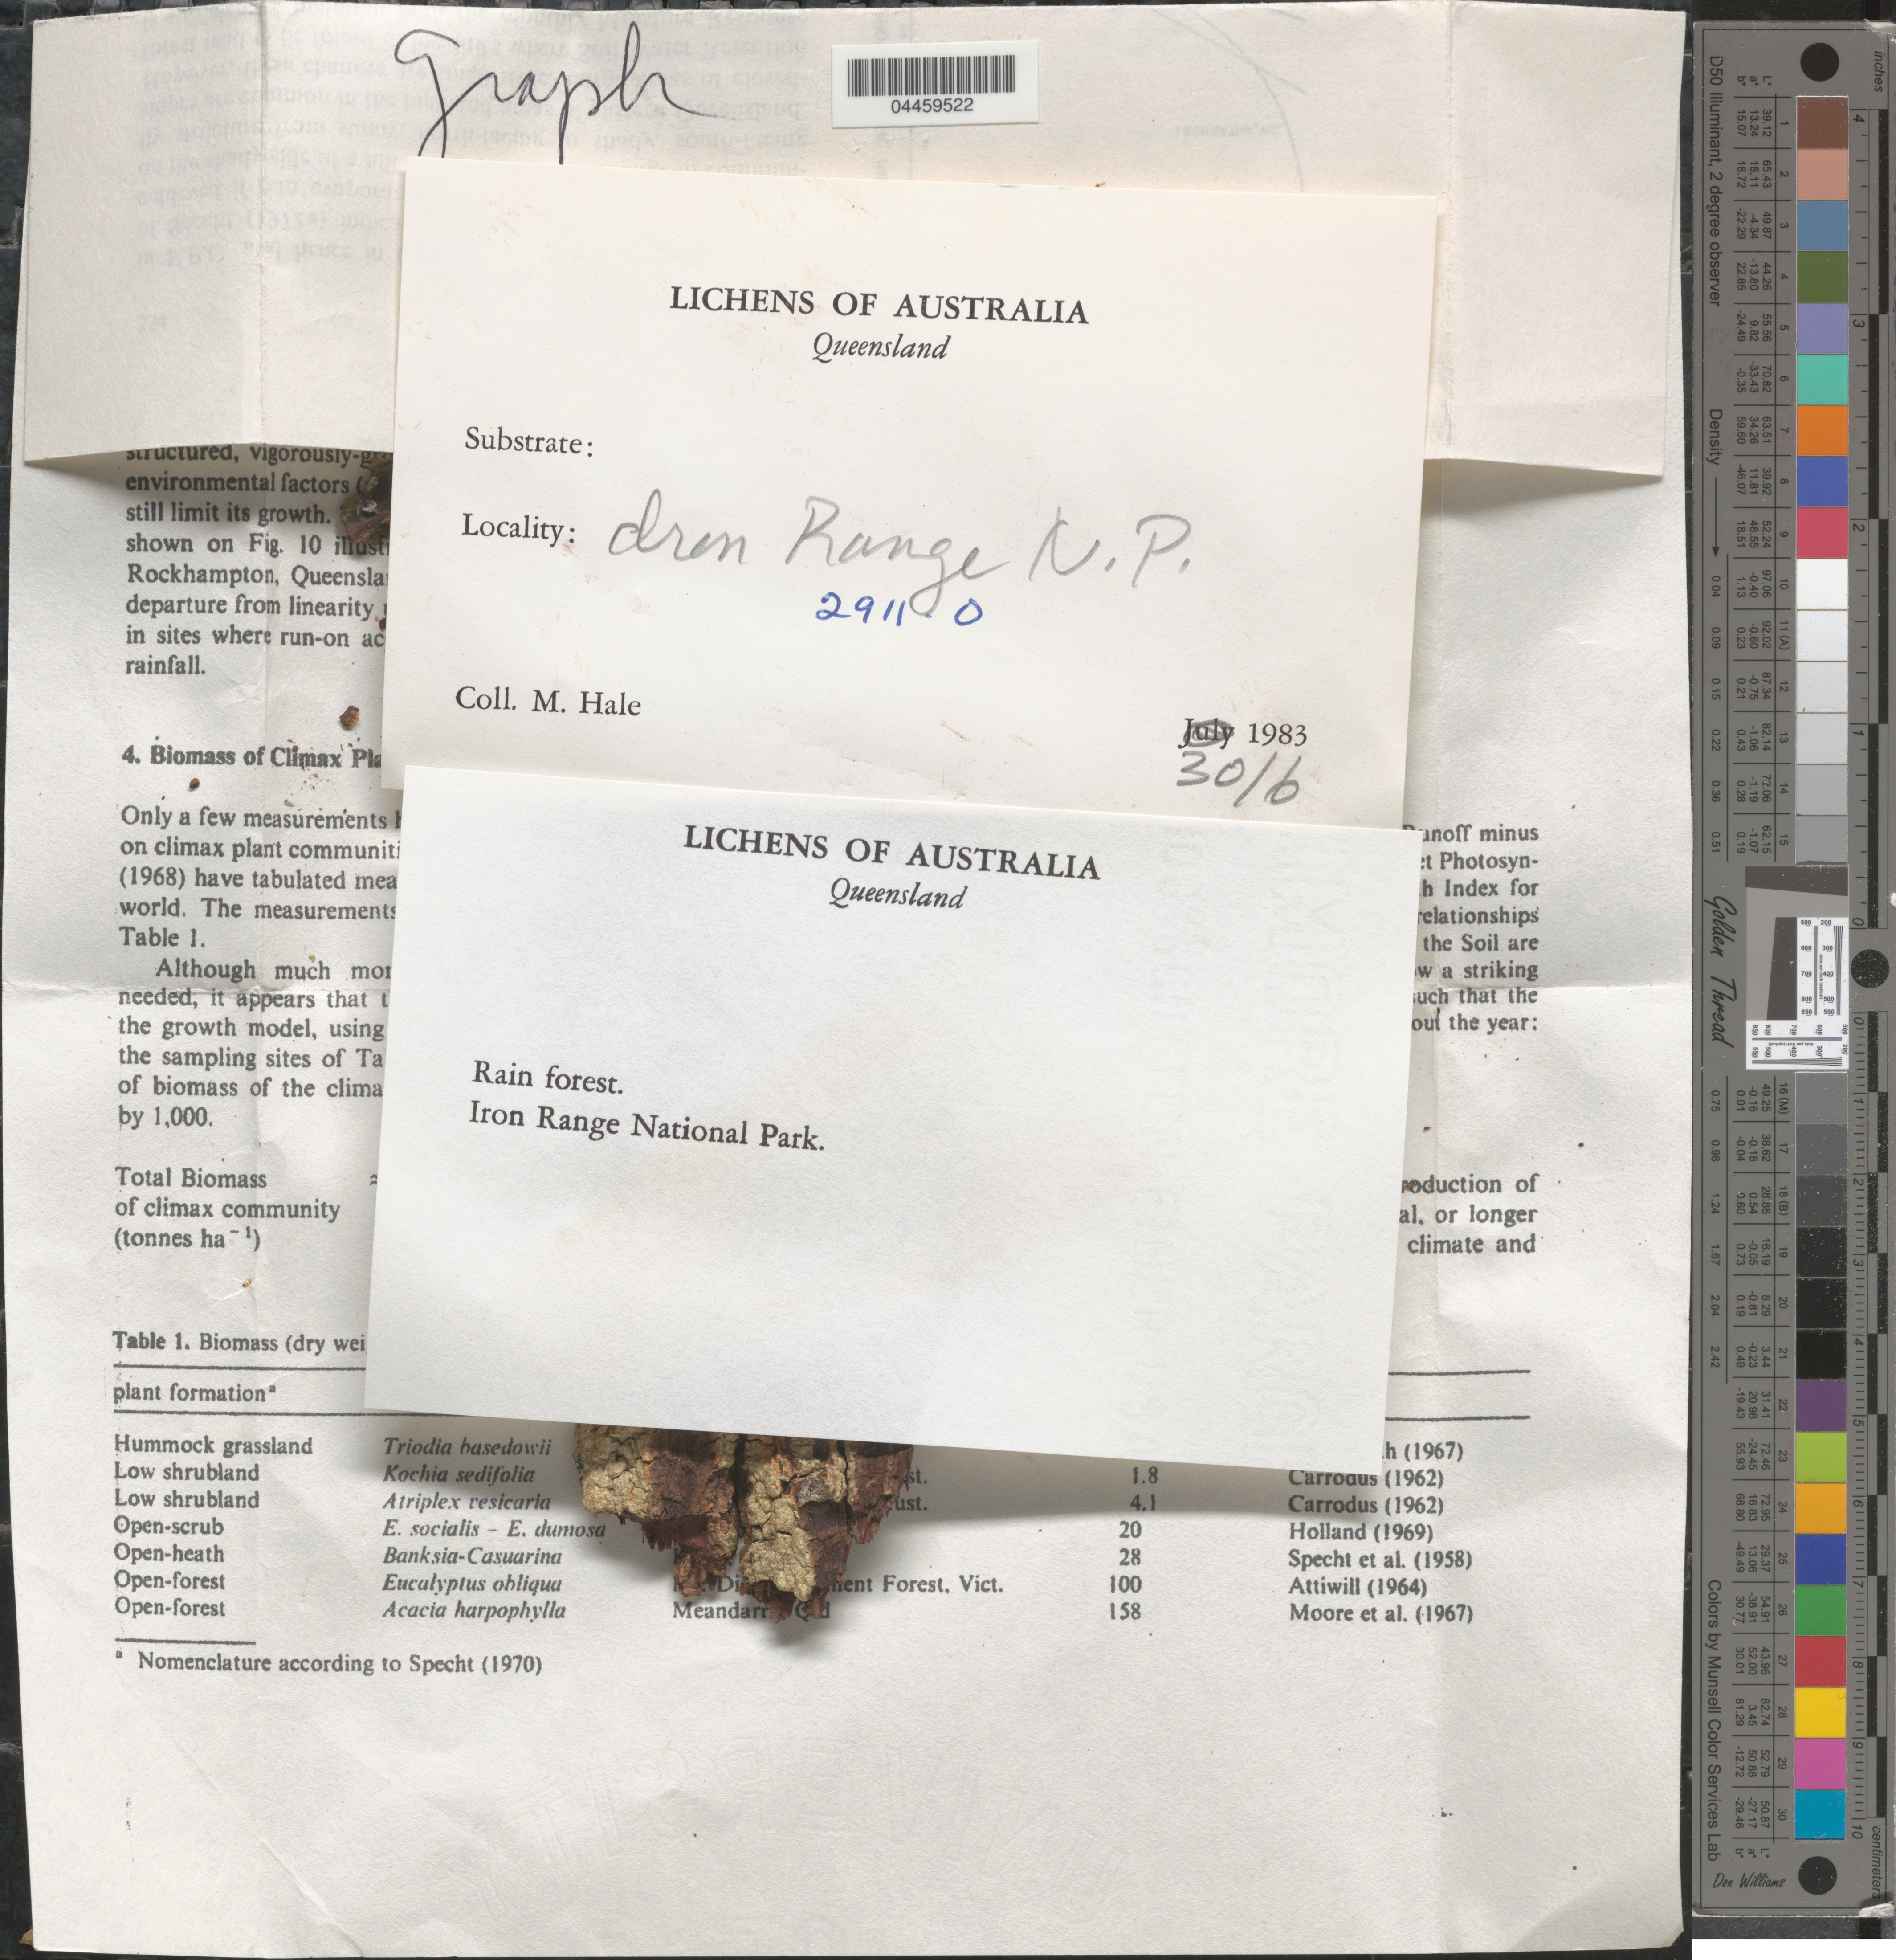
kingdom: Fungi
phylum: Ascomycota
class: Lecanoromycetes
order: Ostropales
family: Graphidaceae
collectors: M. Hale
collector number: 29110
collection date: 1983-06-30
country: Australia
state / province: Queensland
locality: Rain forest. Iron Range National Park.